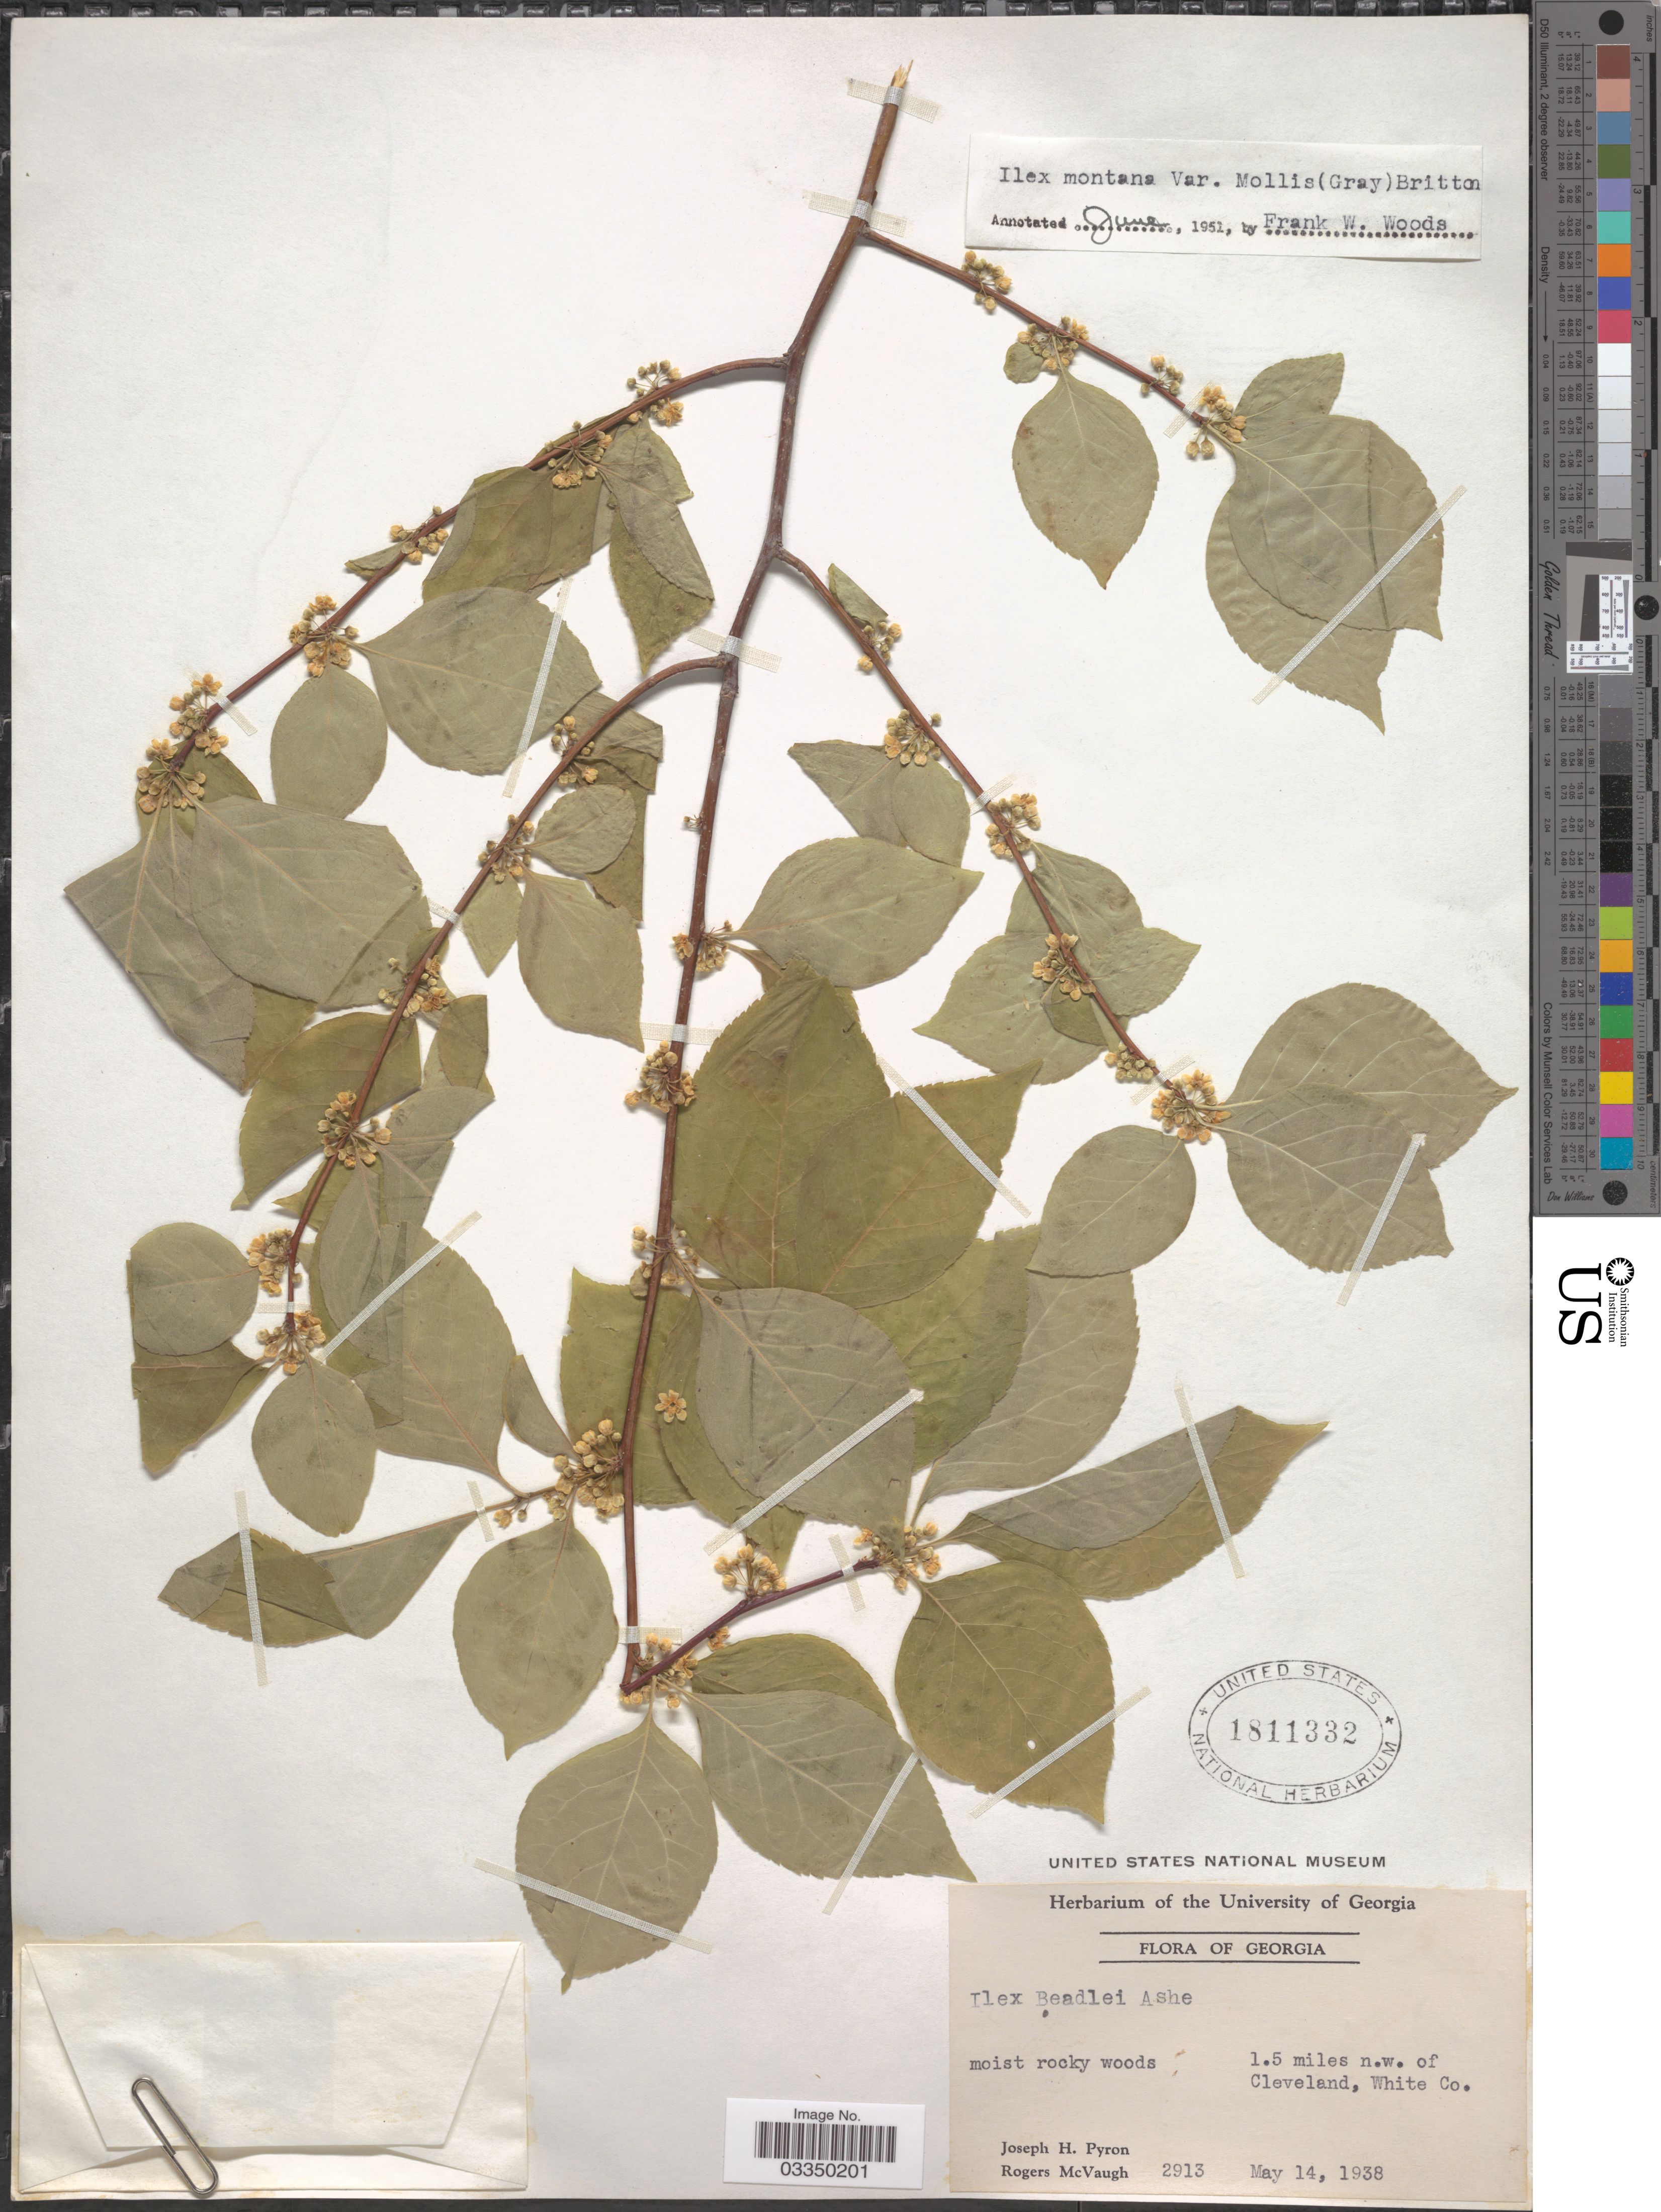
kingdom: Plantae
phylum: Tracheophyta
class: Magnoliopsida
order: Aquifoliales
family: Aquifoliaceae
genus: Ilex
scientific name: Ilex montana var. mollis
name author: (A. Gray) Britton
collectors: J. H. Pyron & R. McVaugh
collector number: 2913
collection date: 1938-05-14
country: United States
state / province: Georgia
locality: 1.5 miles n.w. of Cleveland, White Co.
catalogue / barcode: US 1811332